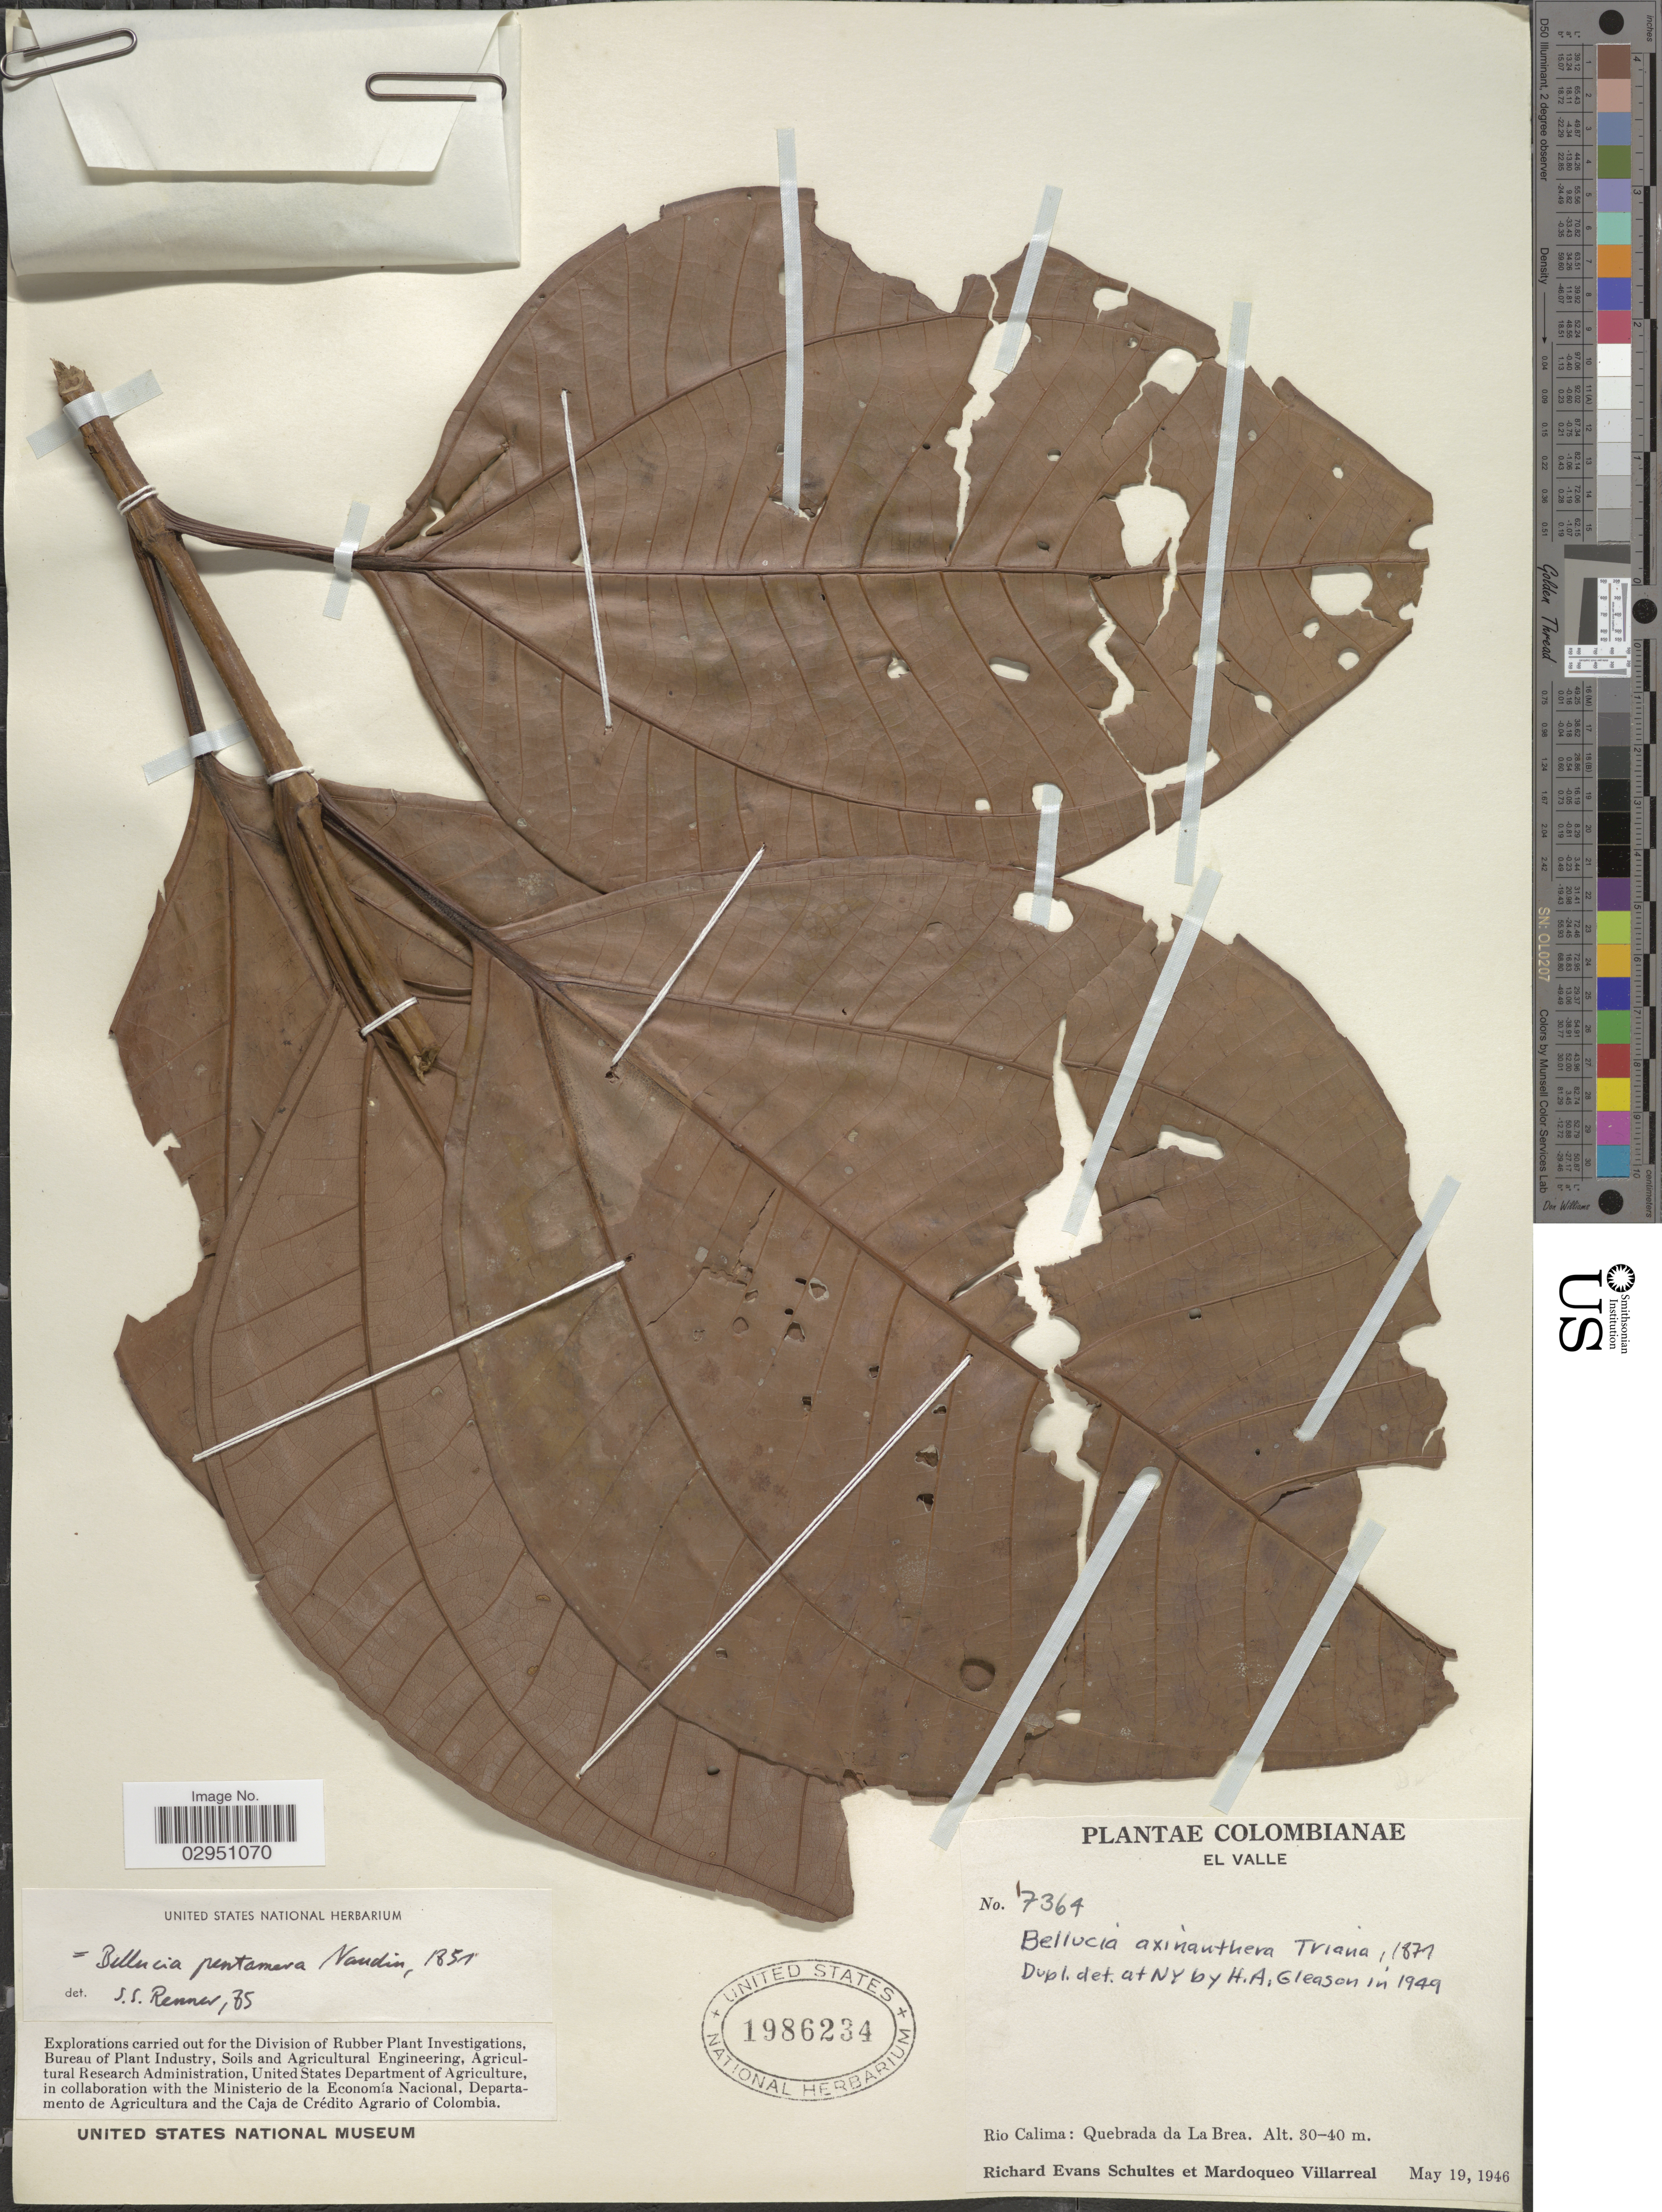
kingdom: Plantae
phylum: Tracheophyta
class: Magnoliopsida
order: Myrtales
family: Melastomataceae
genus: Bellucia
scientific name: Bellucia pentamera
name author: Naudin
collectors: R. E. Schultes & M. Villarreal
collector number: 7364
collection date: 1946-05-19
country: Colombia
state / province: Valle del Cauca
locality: El Valle. Rio Calima: Quebrada de La Brea.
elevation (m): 30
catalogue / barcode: US 1986234